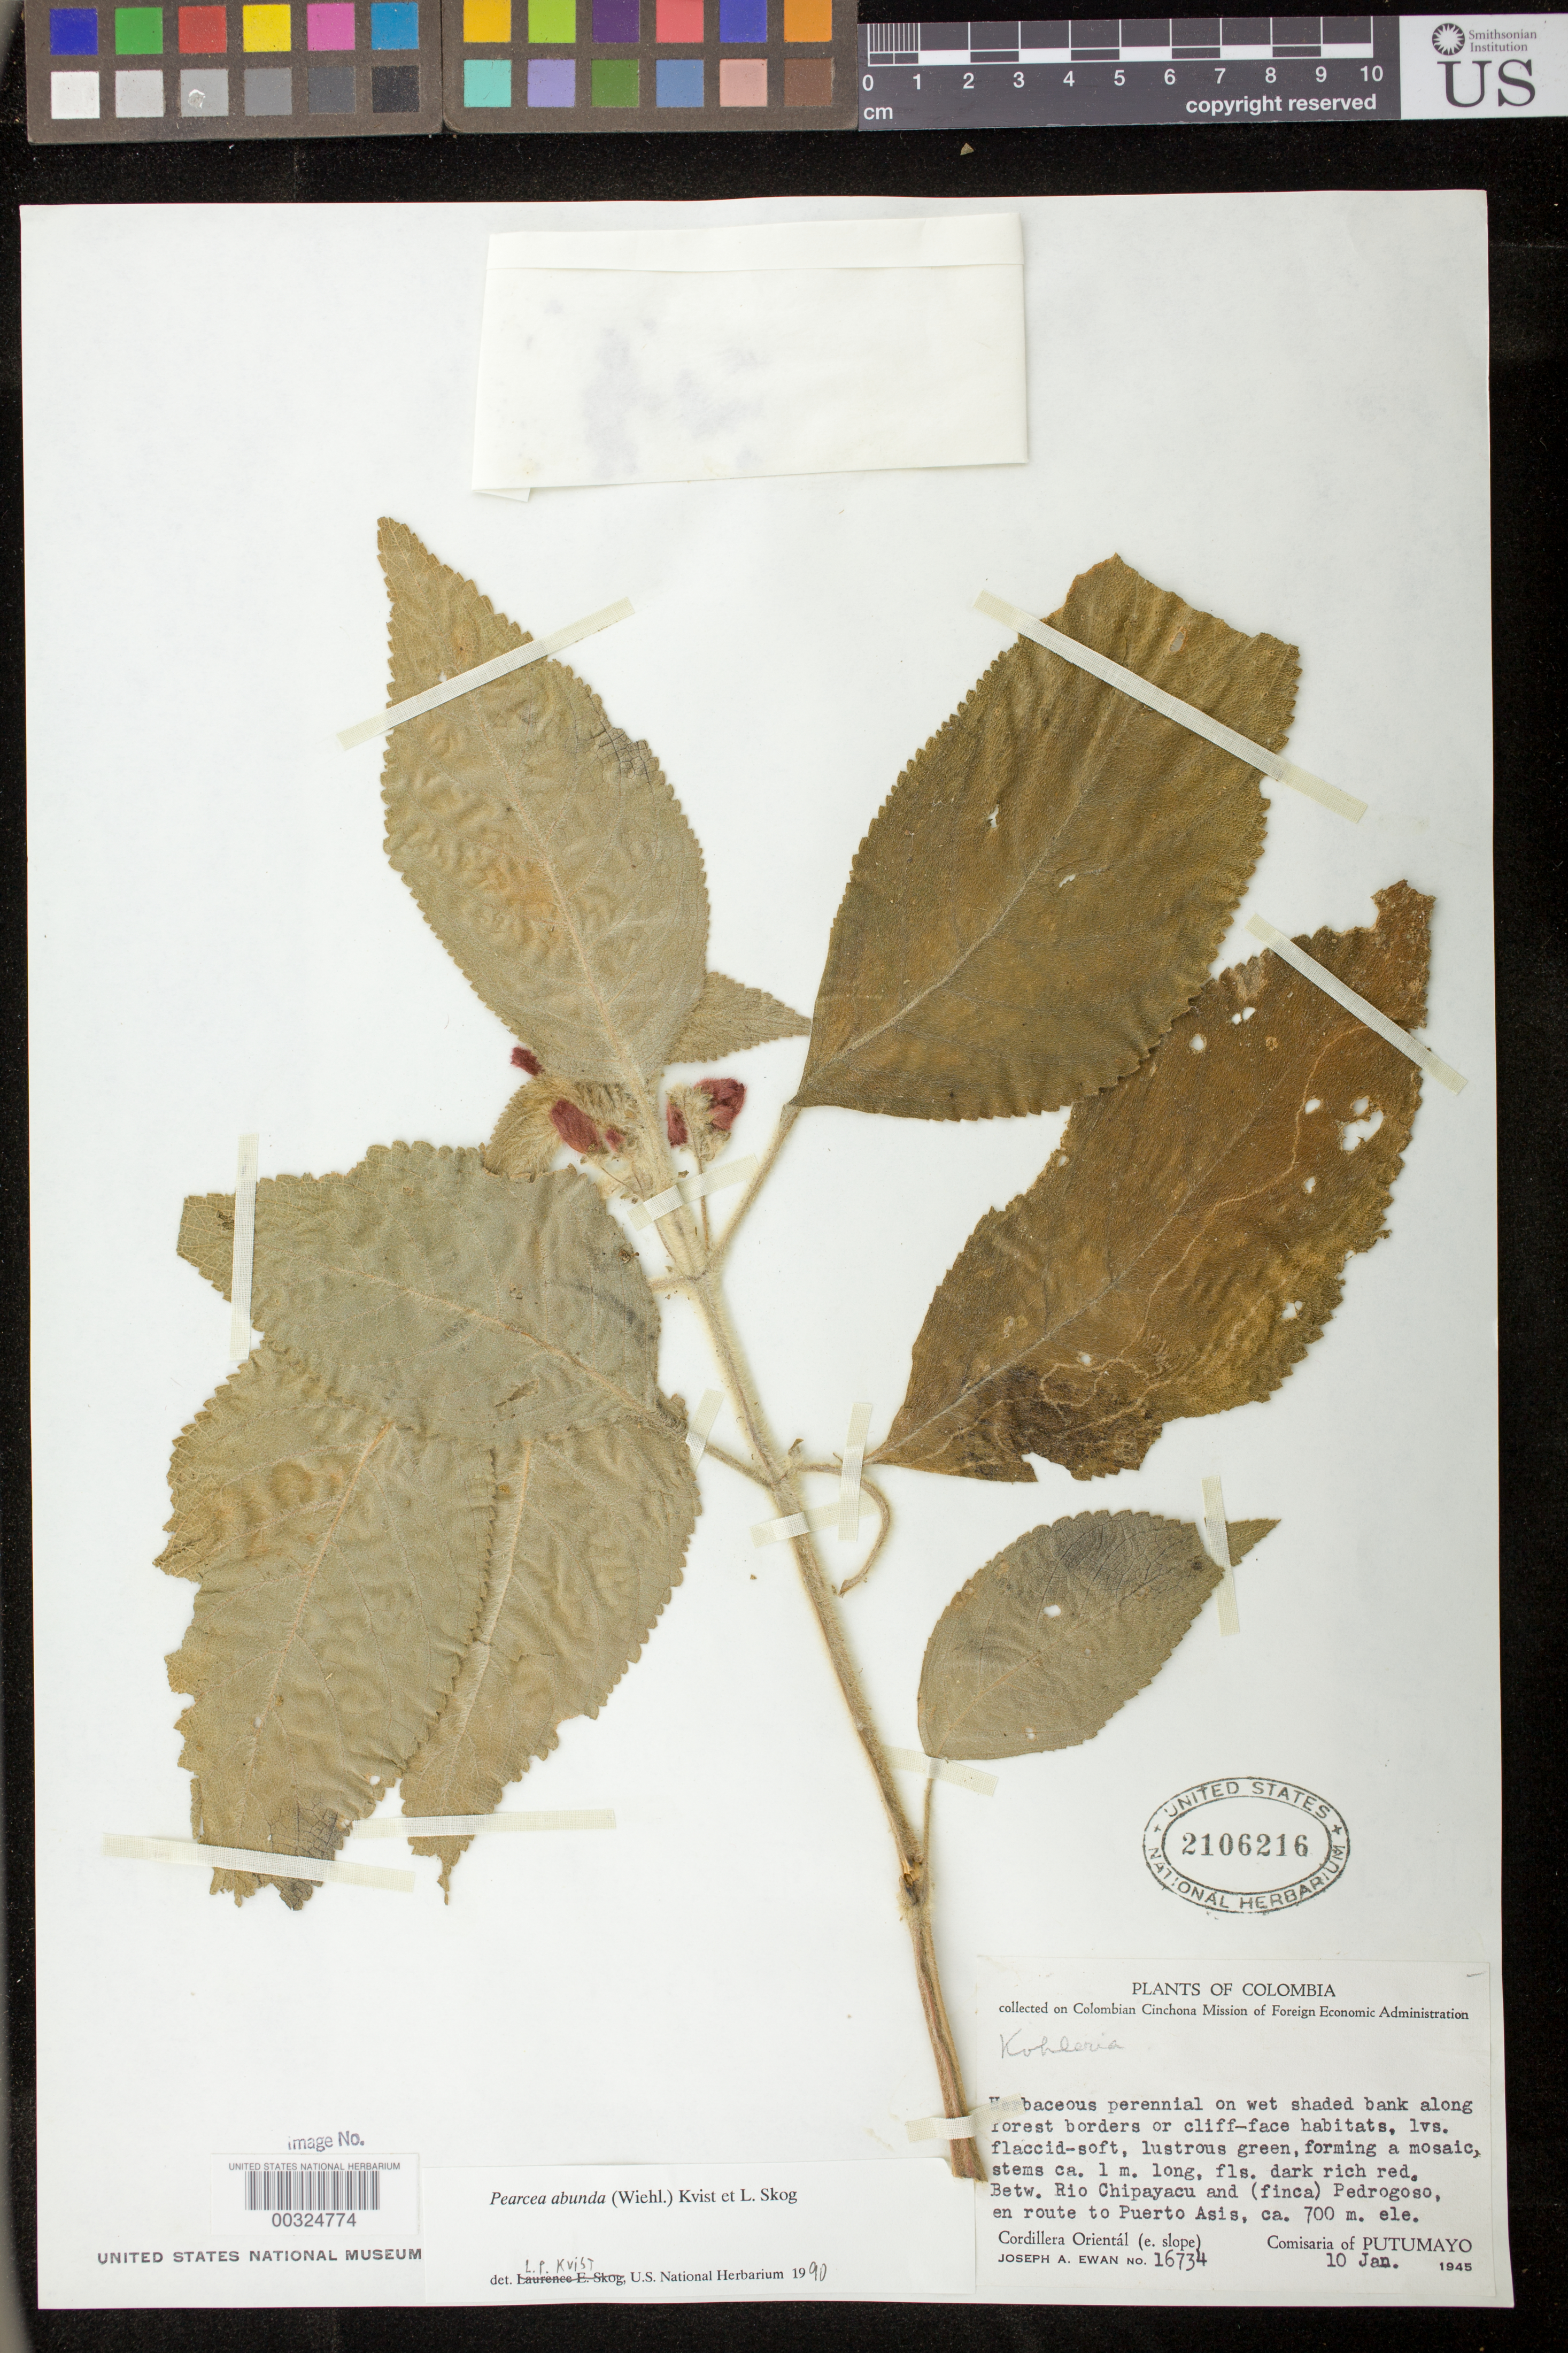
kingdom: Plantae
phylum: Tracheophyta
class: Magnoliopsida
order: Lamiales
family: Gesneriaceae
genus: Pearcea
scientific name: Pearcea abunda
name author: (Wiehler) L.P. Kvist & L.E. Skog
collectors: J. A. Ewan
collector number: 16734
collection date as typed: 10 Jan 1945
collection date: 1945-01-10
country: Colombia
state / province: Putumayo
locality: Cordillera Oriental (E slope), betw. Rio Chipayacu and (finca) Pedrogoso, en route to Puerto Asis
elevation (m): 700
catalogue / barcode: US 2106216